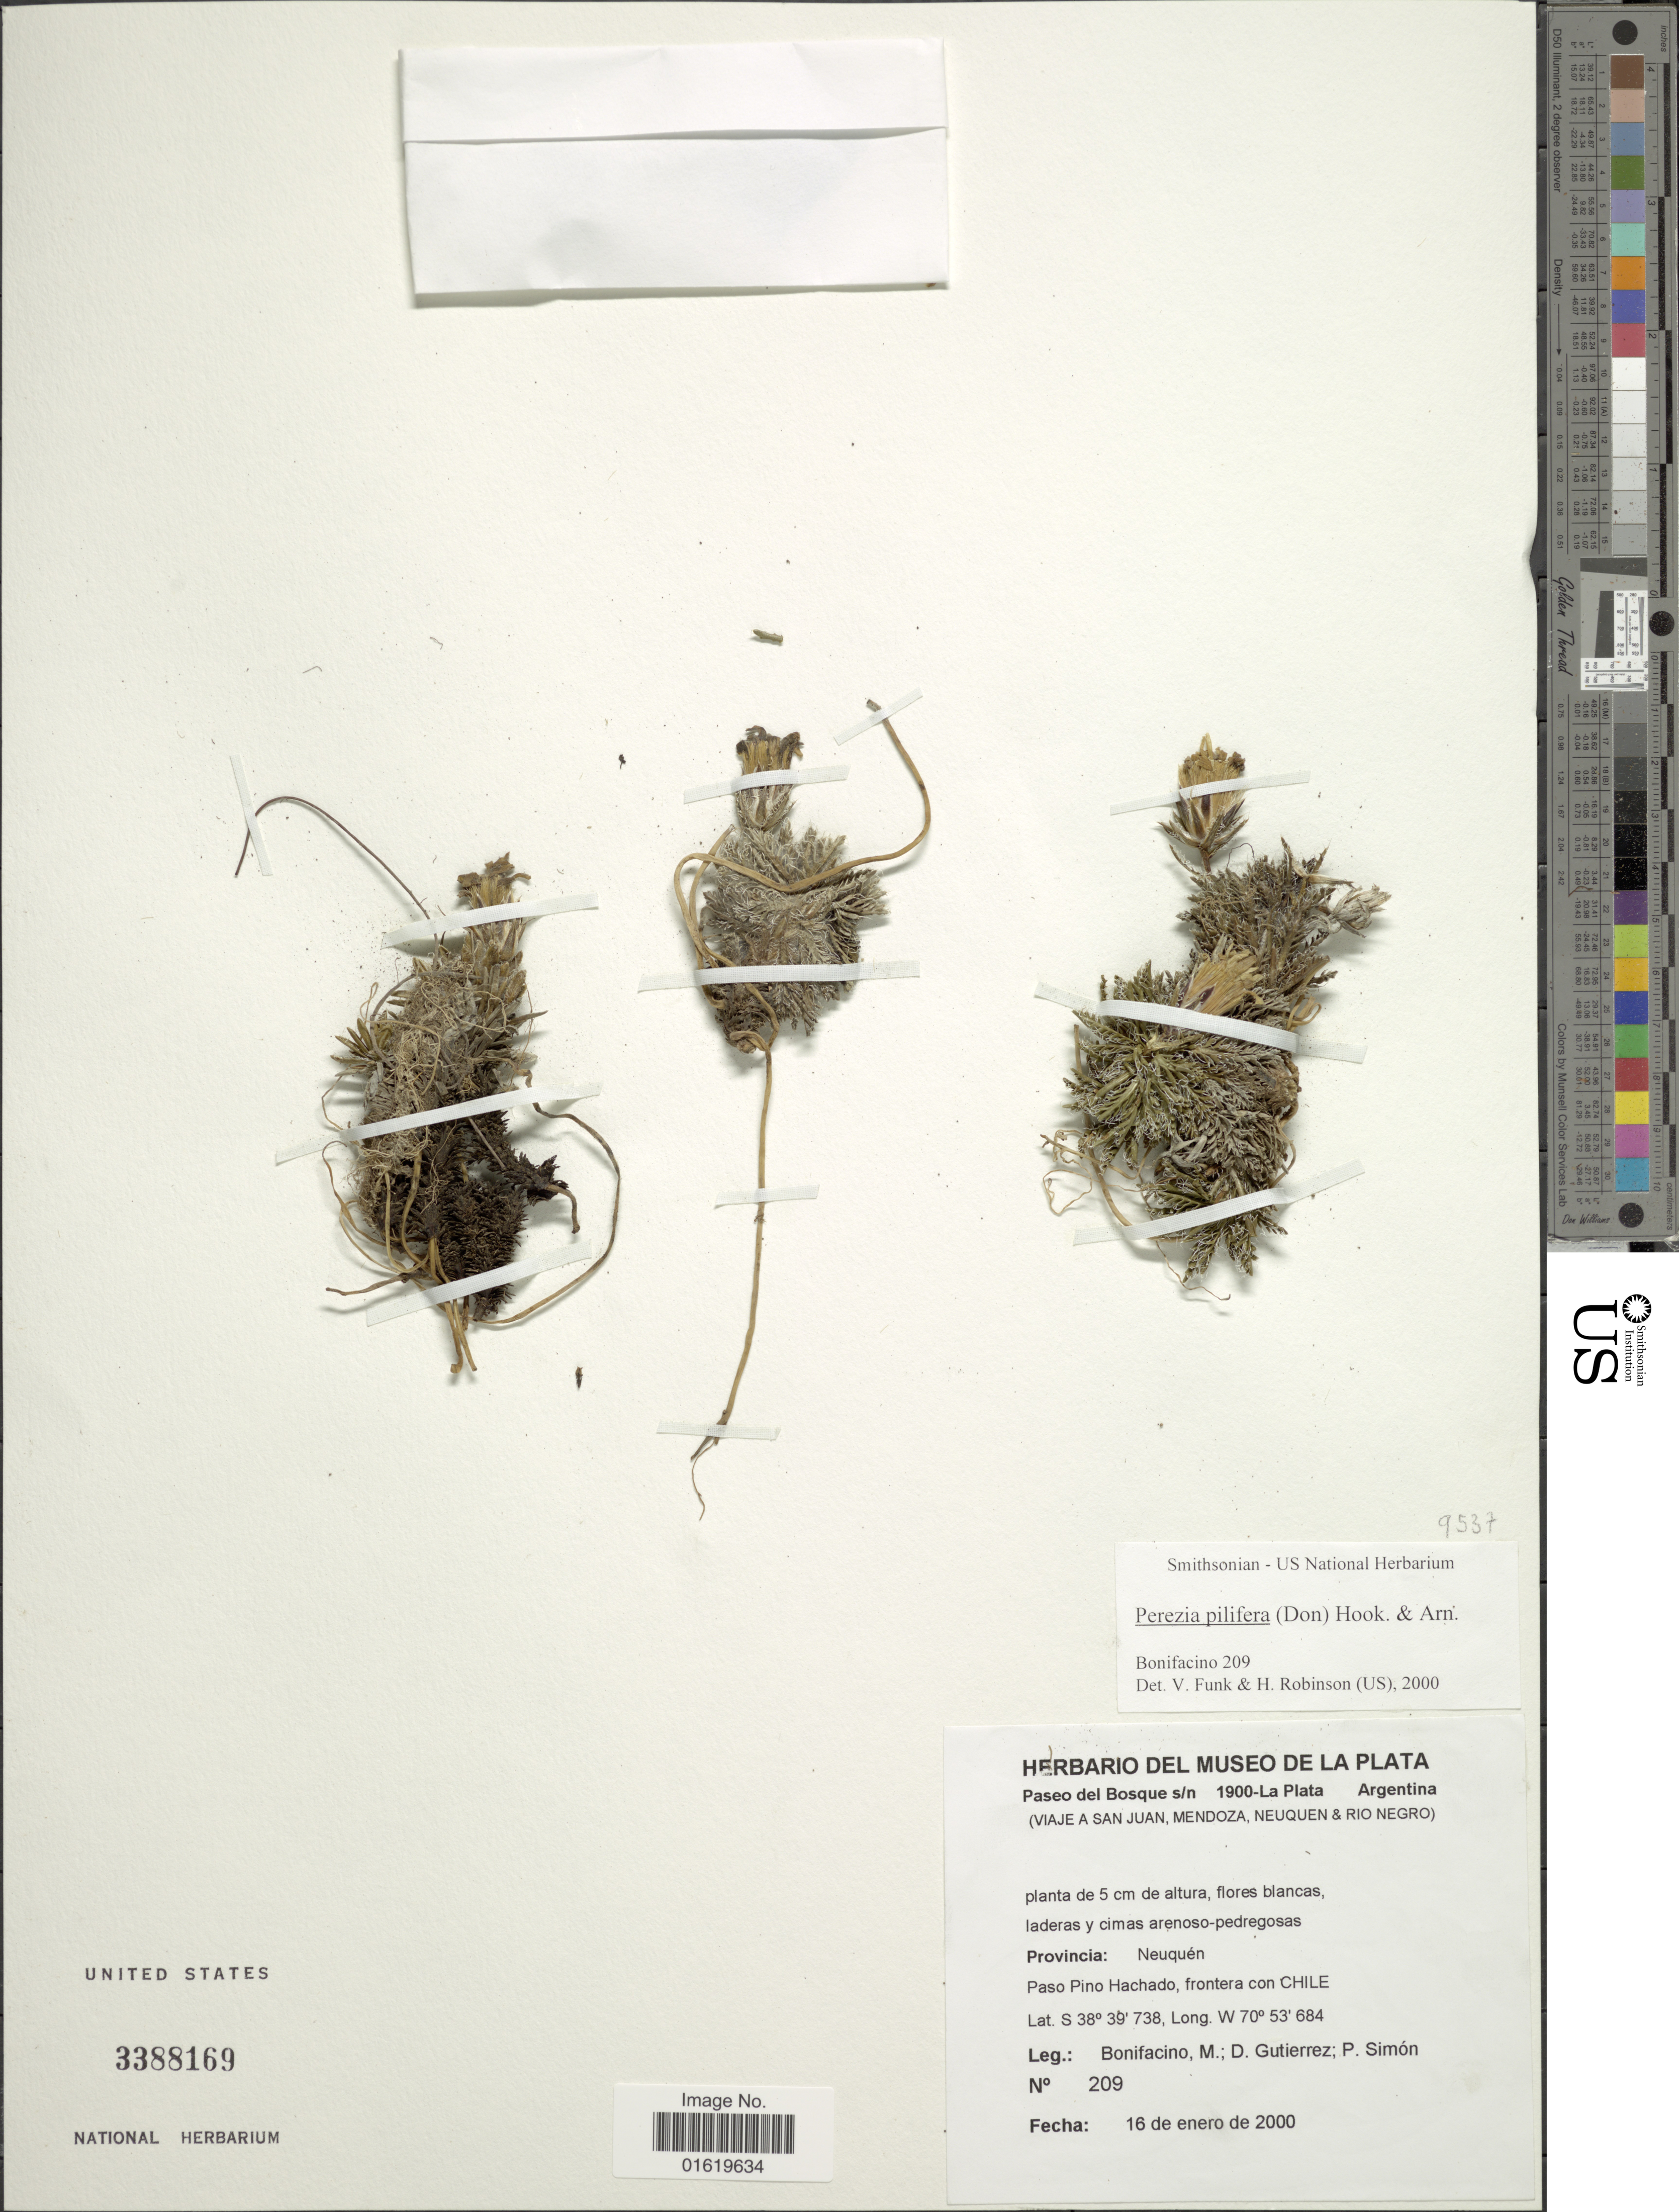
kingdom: Plantae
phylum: Tracheophyta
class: Magnoliopsida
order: Asterales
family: Asteraceae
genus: Perezia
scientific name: Perezia pilifera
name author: (D. Don) Hook. & Arn.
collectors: M. Bonifacino, D. G. Gutiérrez & P. Simon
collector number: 0209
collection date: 2000-01-16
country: Argentina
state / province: Neuquen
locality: Provincia: Neuquén. Paso Pino Hachado, frontera con Chile.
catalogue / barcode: US 3388169